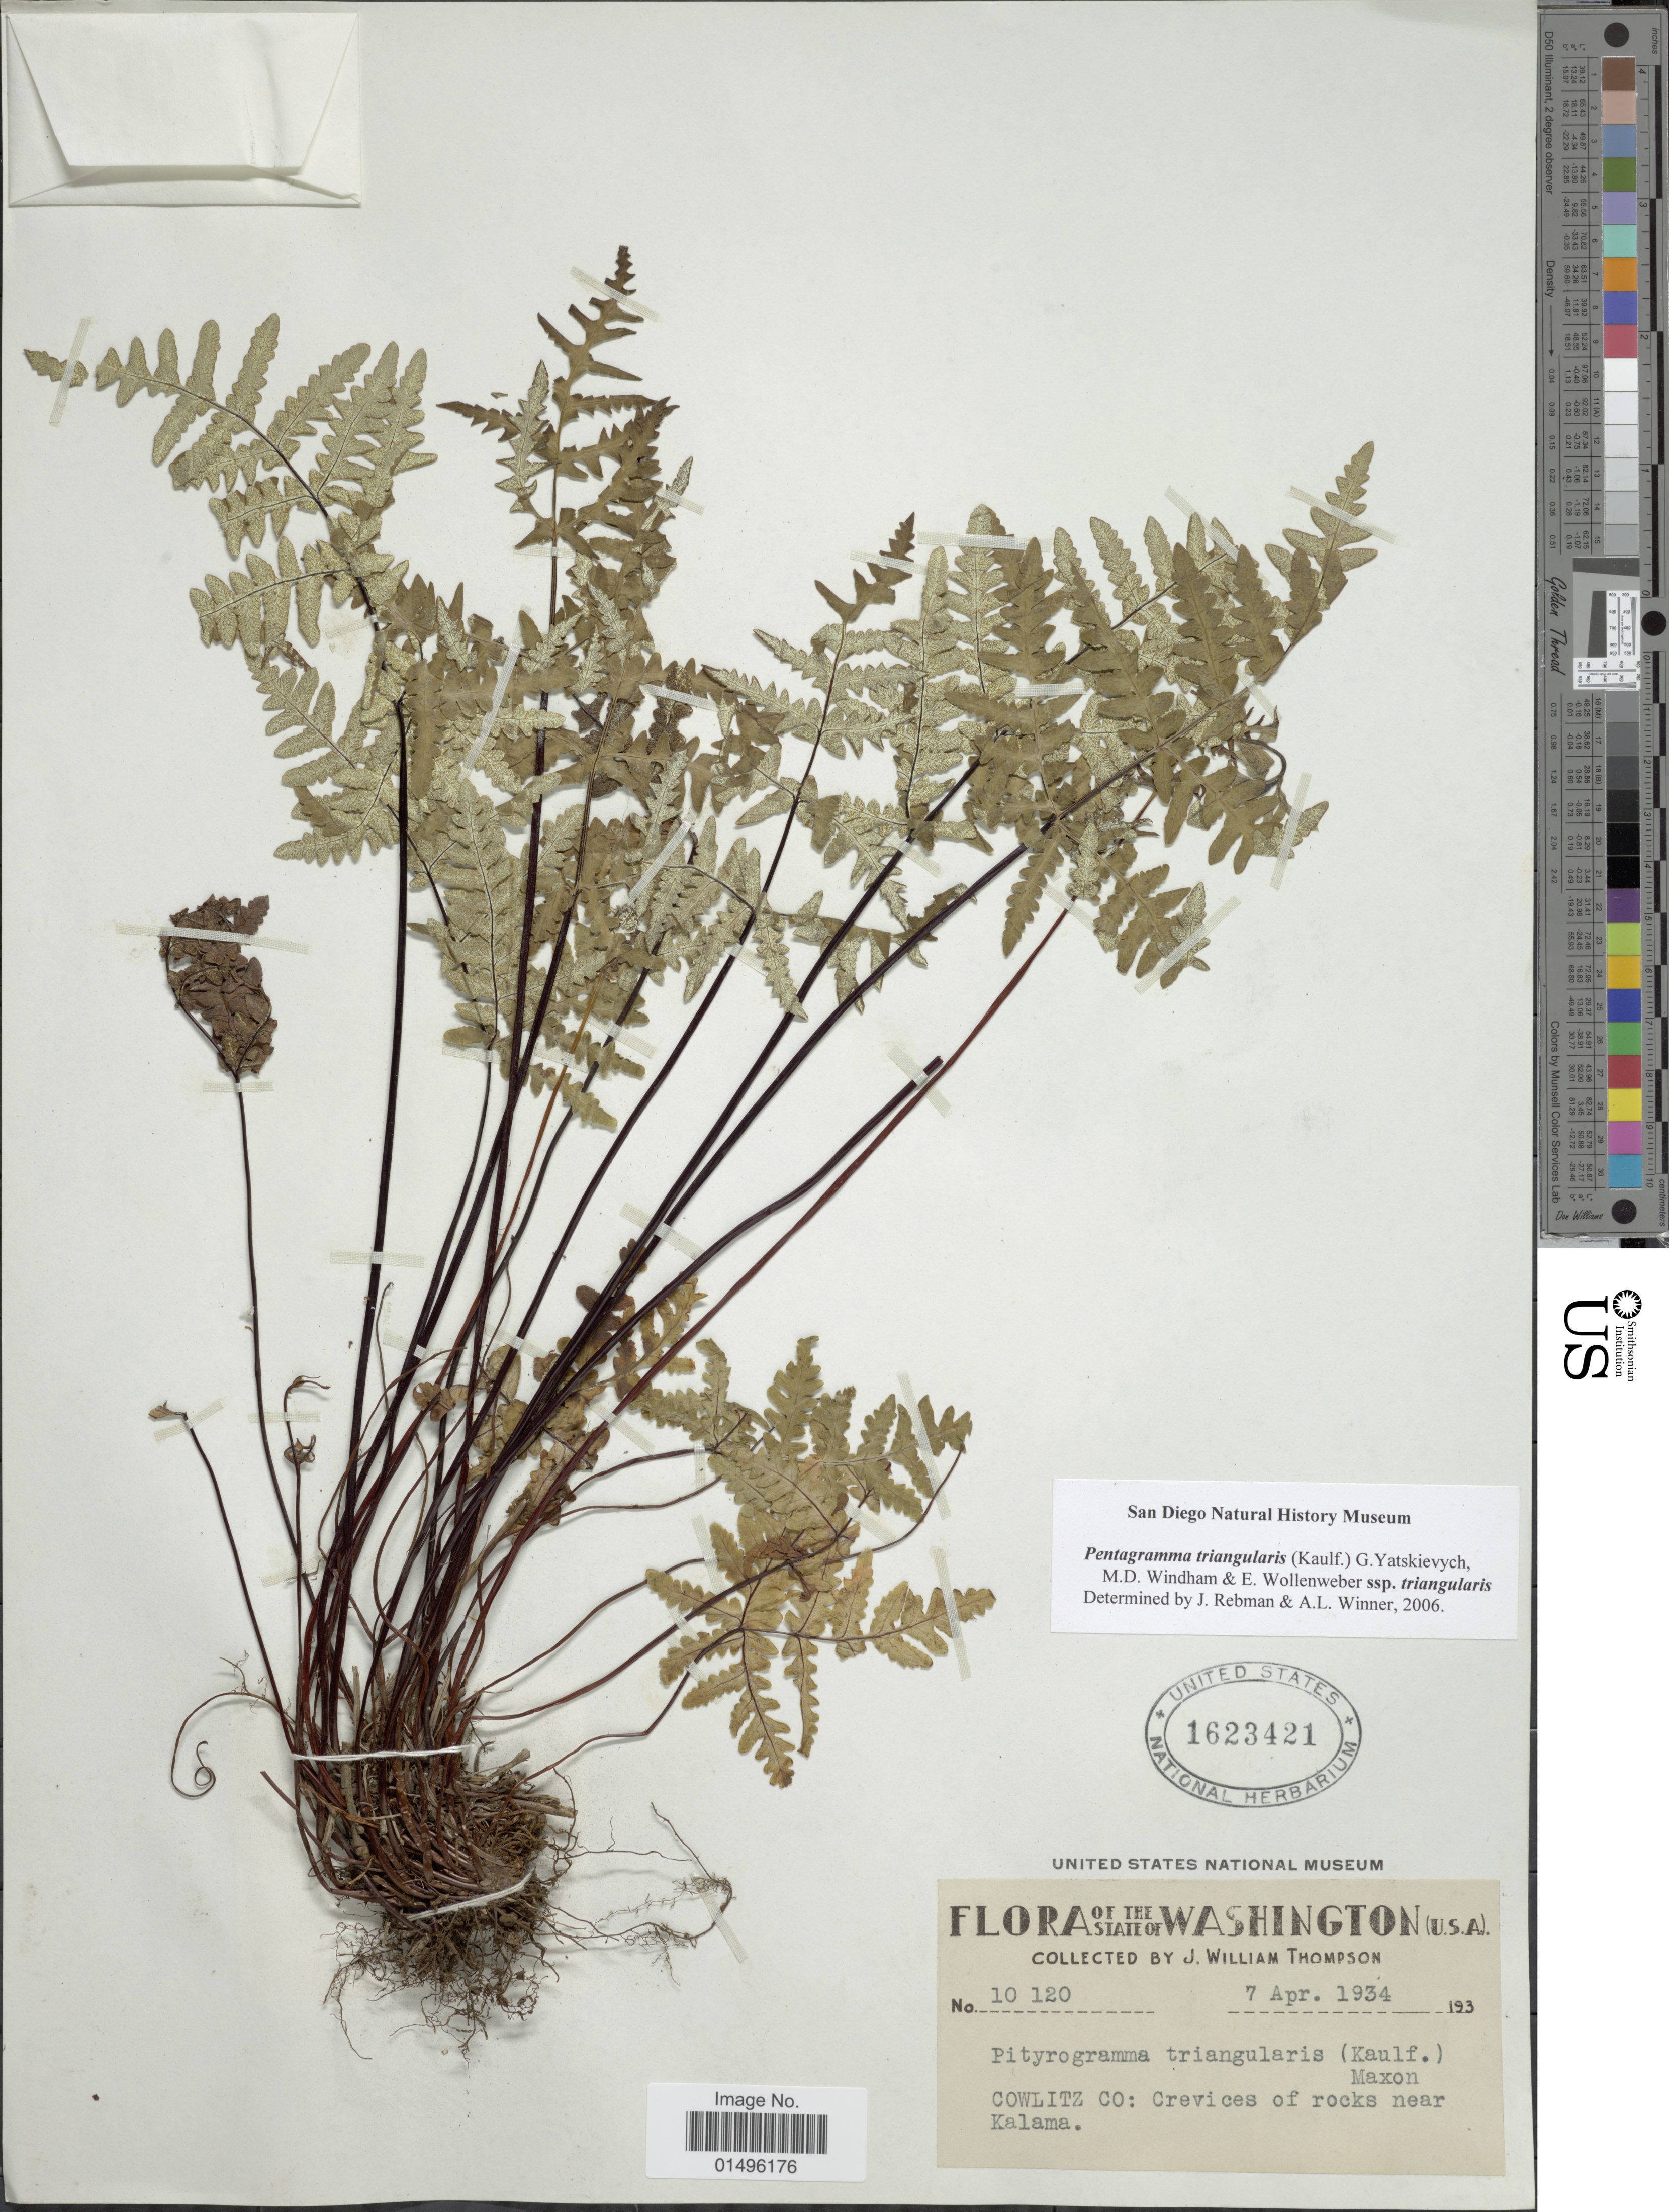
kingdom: Plantae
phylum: Tracheophyta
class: Polypodiopsida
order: Polypodiales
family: Pteridaceae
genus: Pentagramma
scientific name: Pentagramma triangularis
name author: (Kaulf.) Yatsk. et al.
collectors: J. W. Thompson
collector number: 10120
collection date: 1934-04-07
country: United States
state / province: Washington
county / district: Cowlitz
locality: Washington, Cowlitz Co: Crevices of Rocks near Kalama.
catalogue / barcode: US 1623421